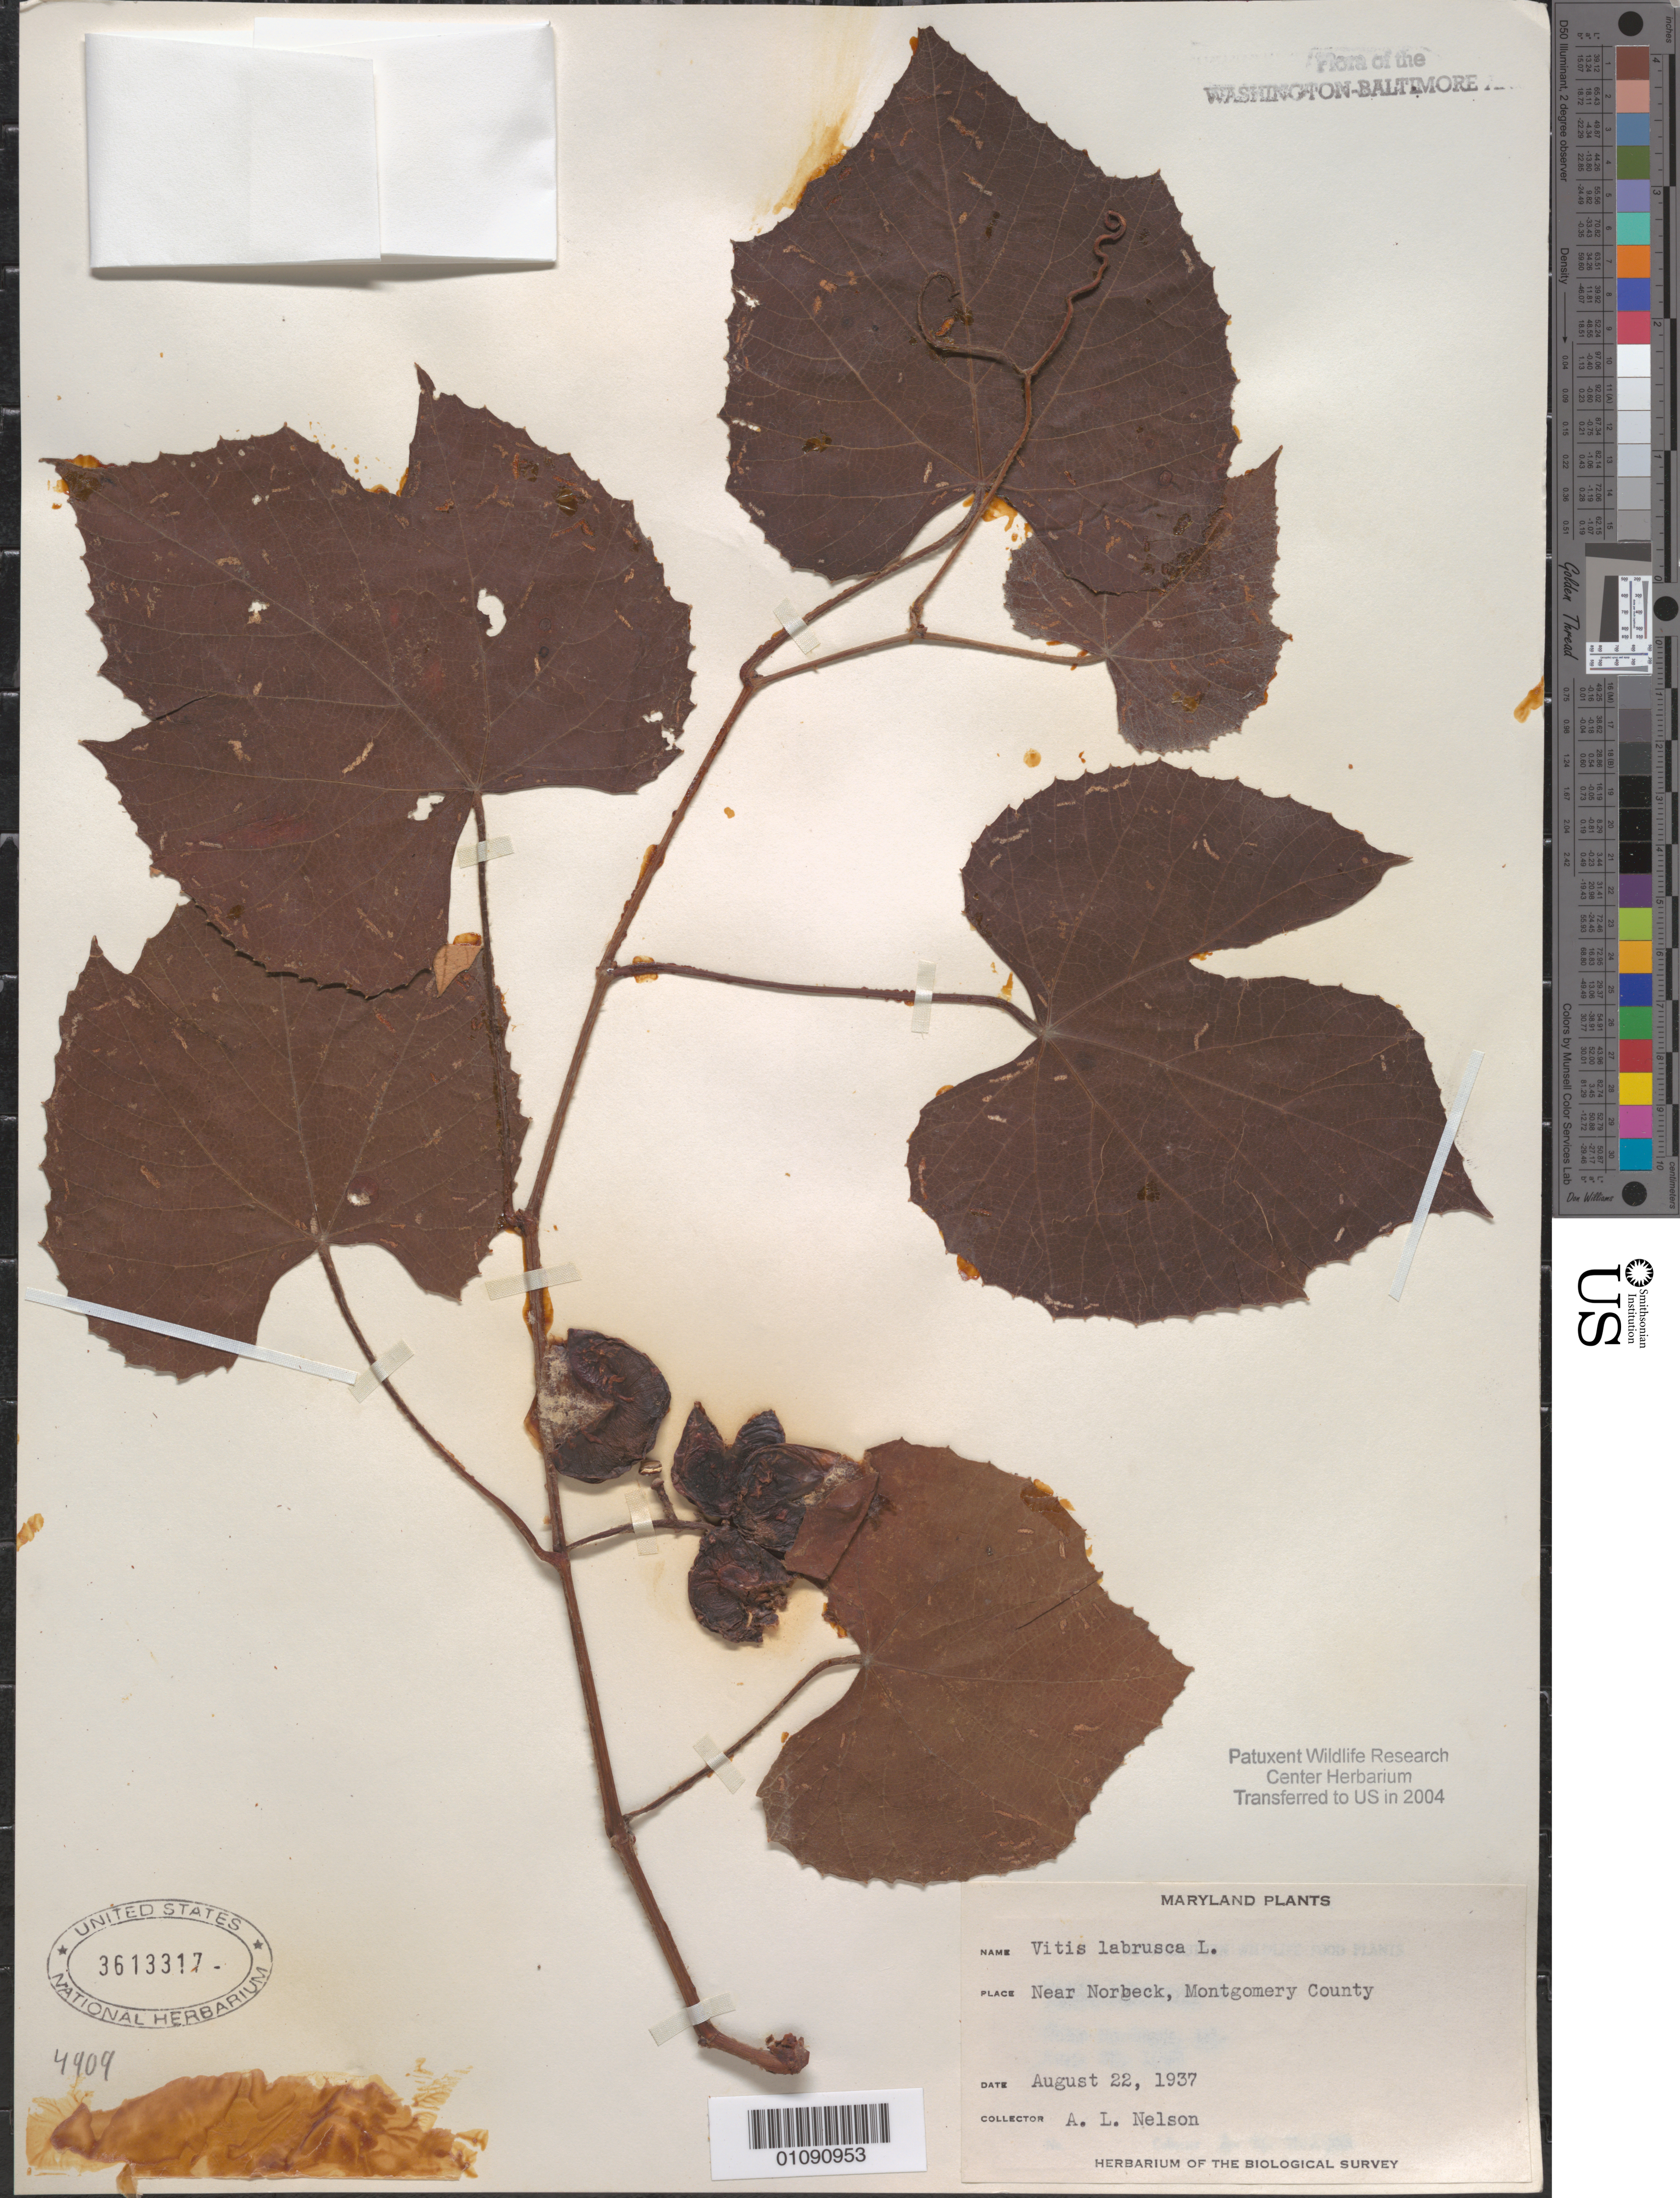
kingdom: Plantae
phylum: Tracheophyta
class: Magnoliopsida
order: Vitales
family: Vitaceae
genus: Vitis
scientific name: Vitis labrusca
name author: L.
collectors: A. L. Nelson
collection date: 1937-08-22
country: United States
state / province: Maryland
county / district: Montgomery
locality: Near Norbeck.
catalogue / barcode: US 3613317